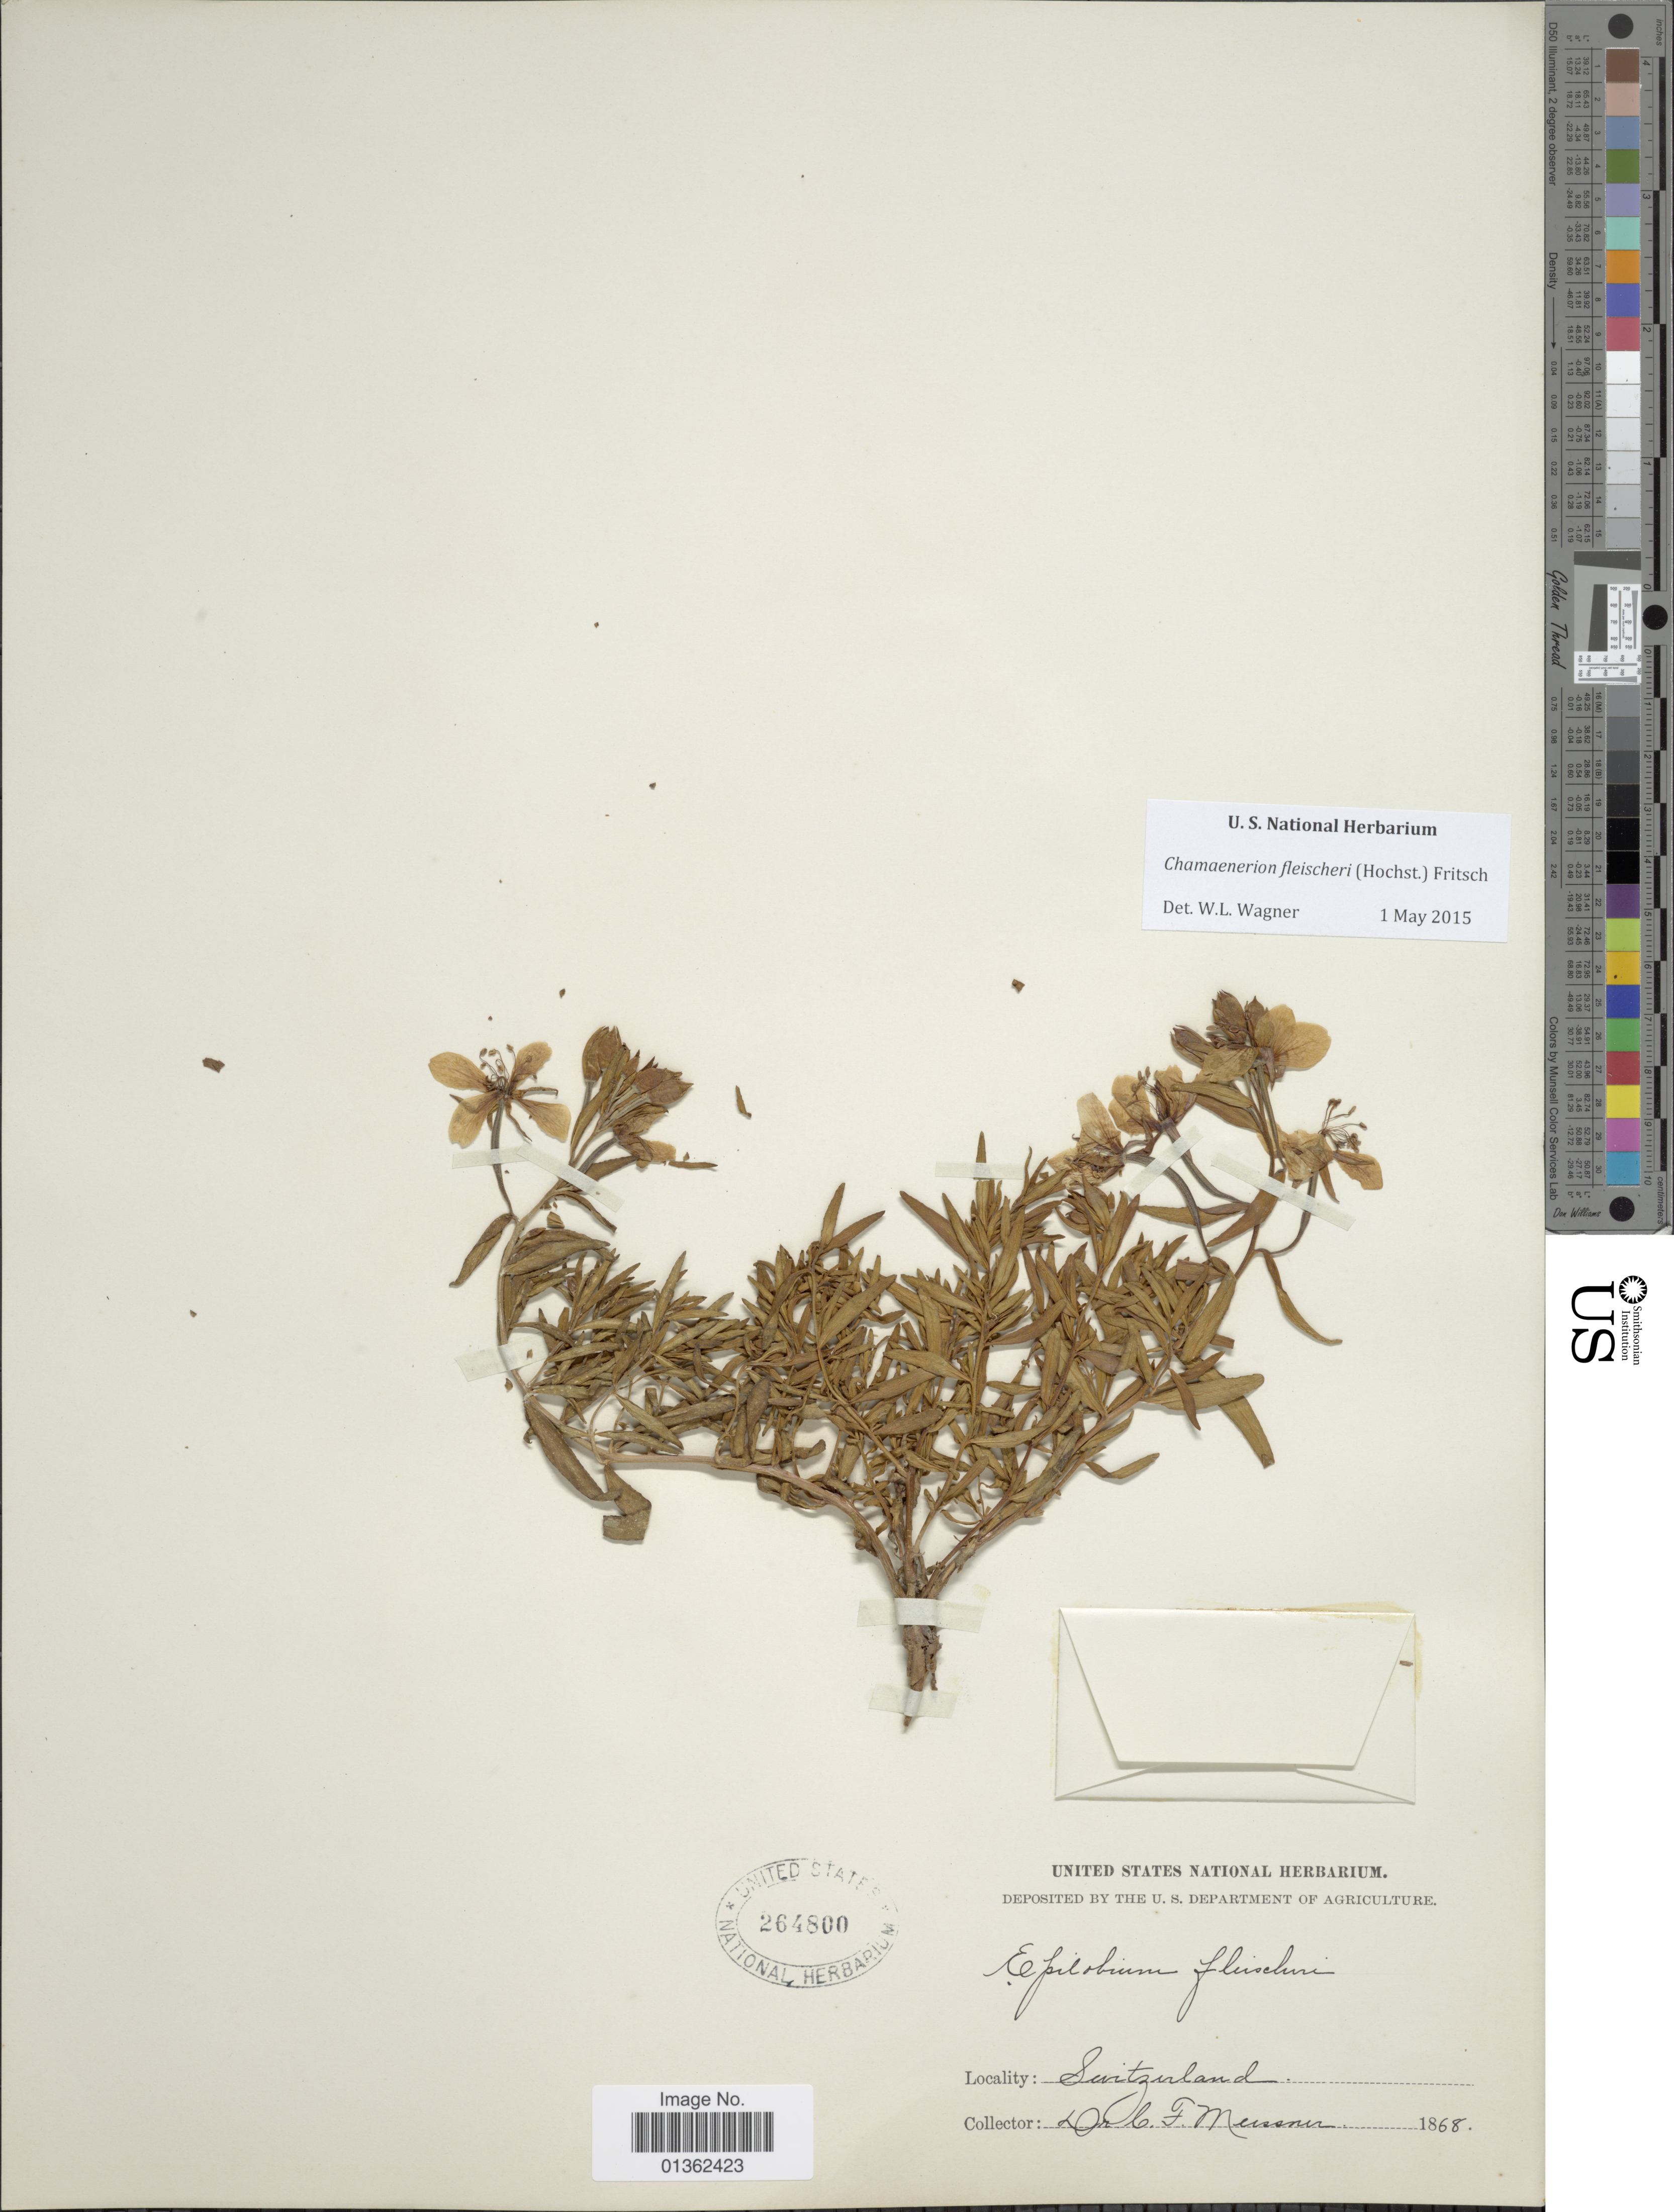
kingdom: Plantae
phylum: Tracheophyta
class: Magnoliopsida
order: Myrtales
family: Onagraceae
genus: Chamaenerion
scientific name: Chamaenerion fleischeri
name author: (Hochst.) Fritsch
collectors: C. F. W. Meissner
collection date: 1868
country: Switzerland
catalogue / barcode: US 264800